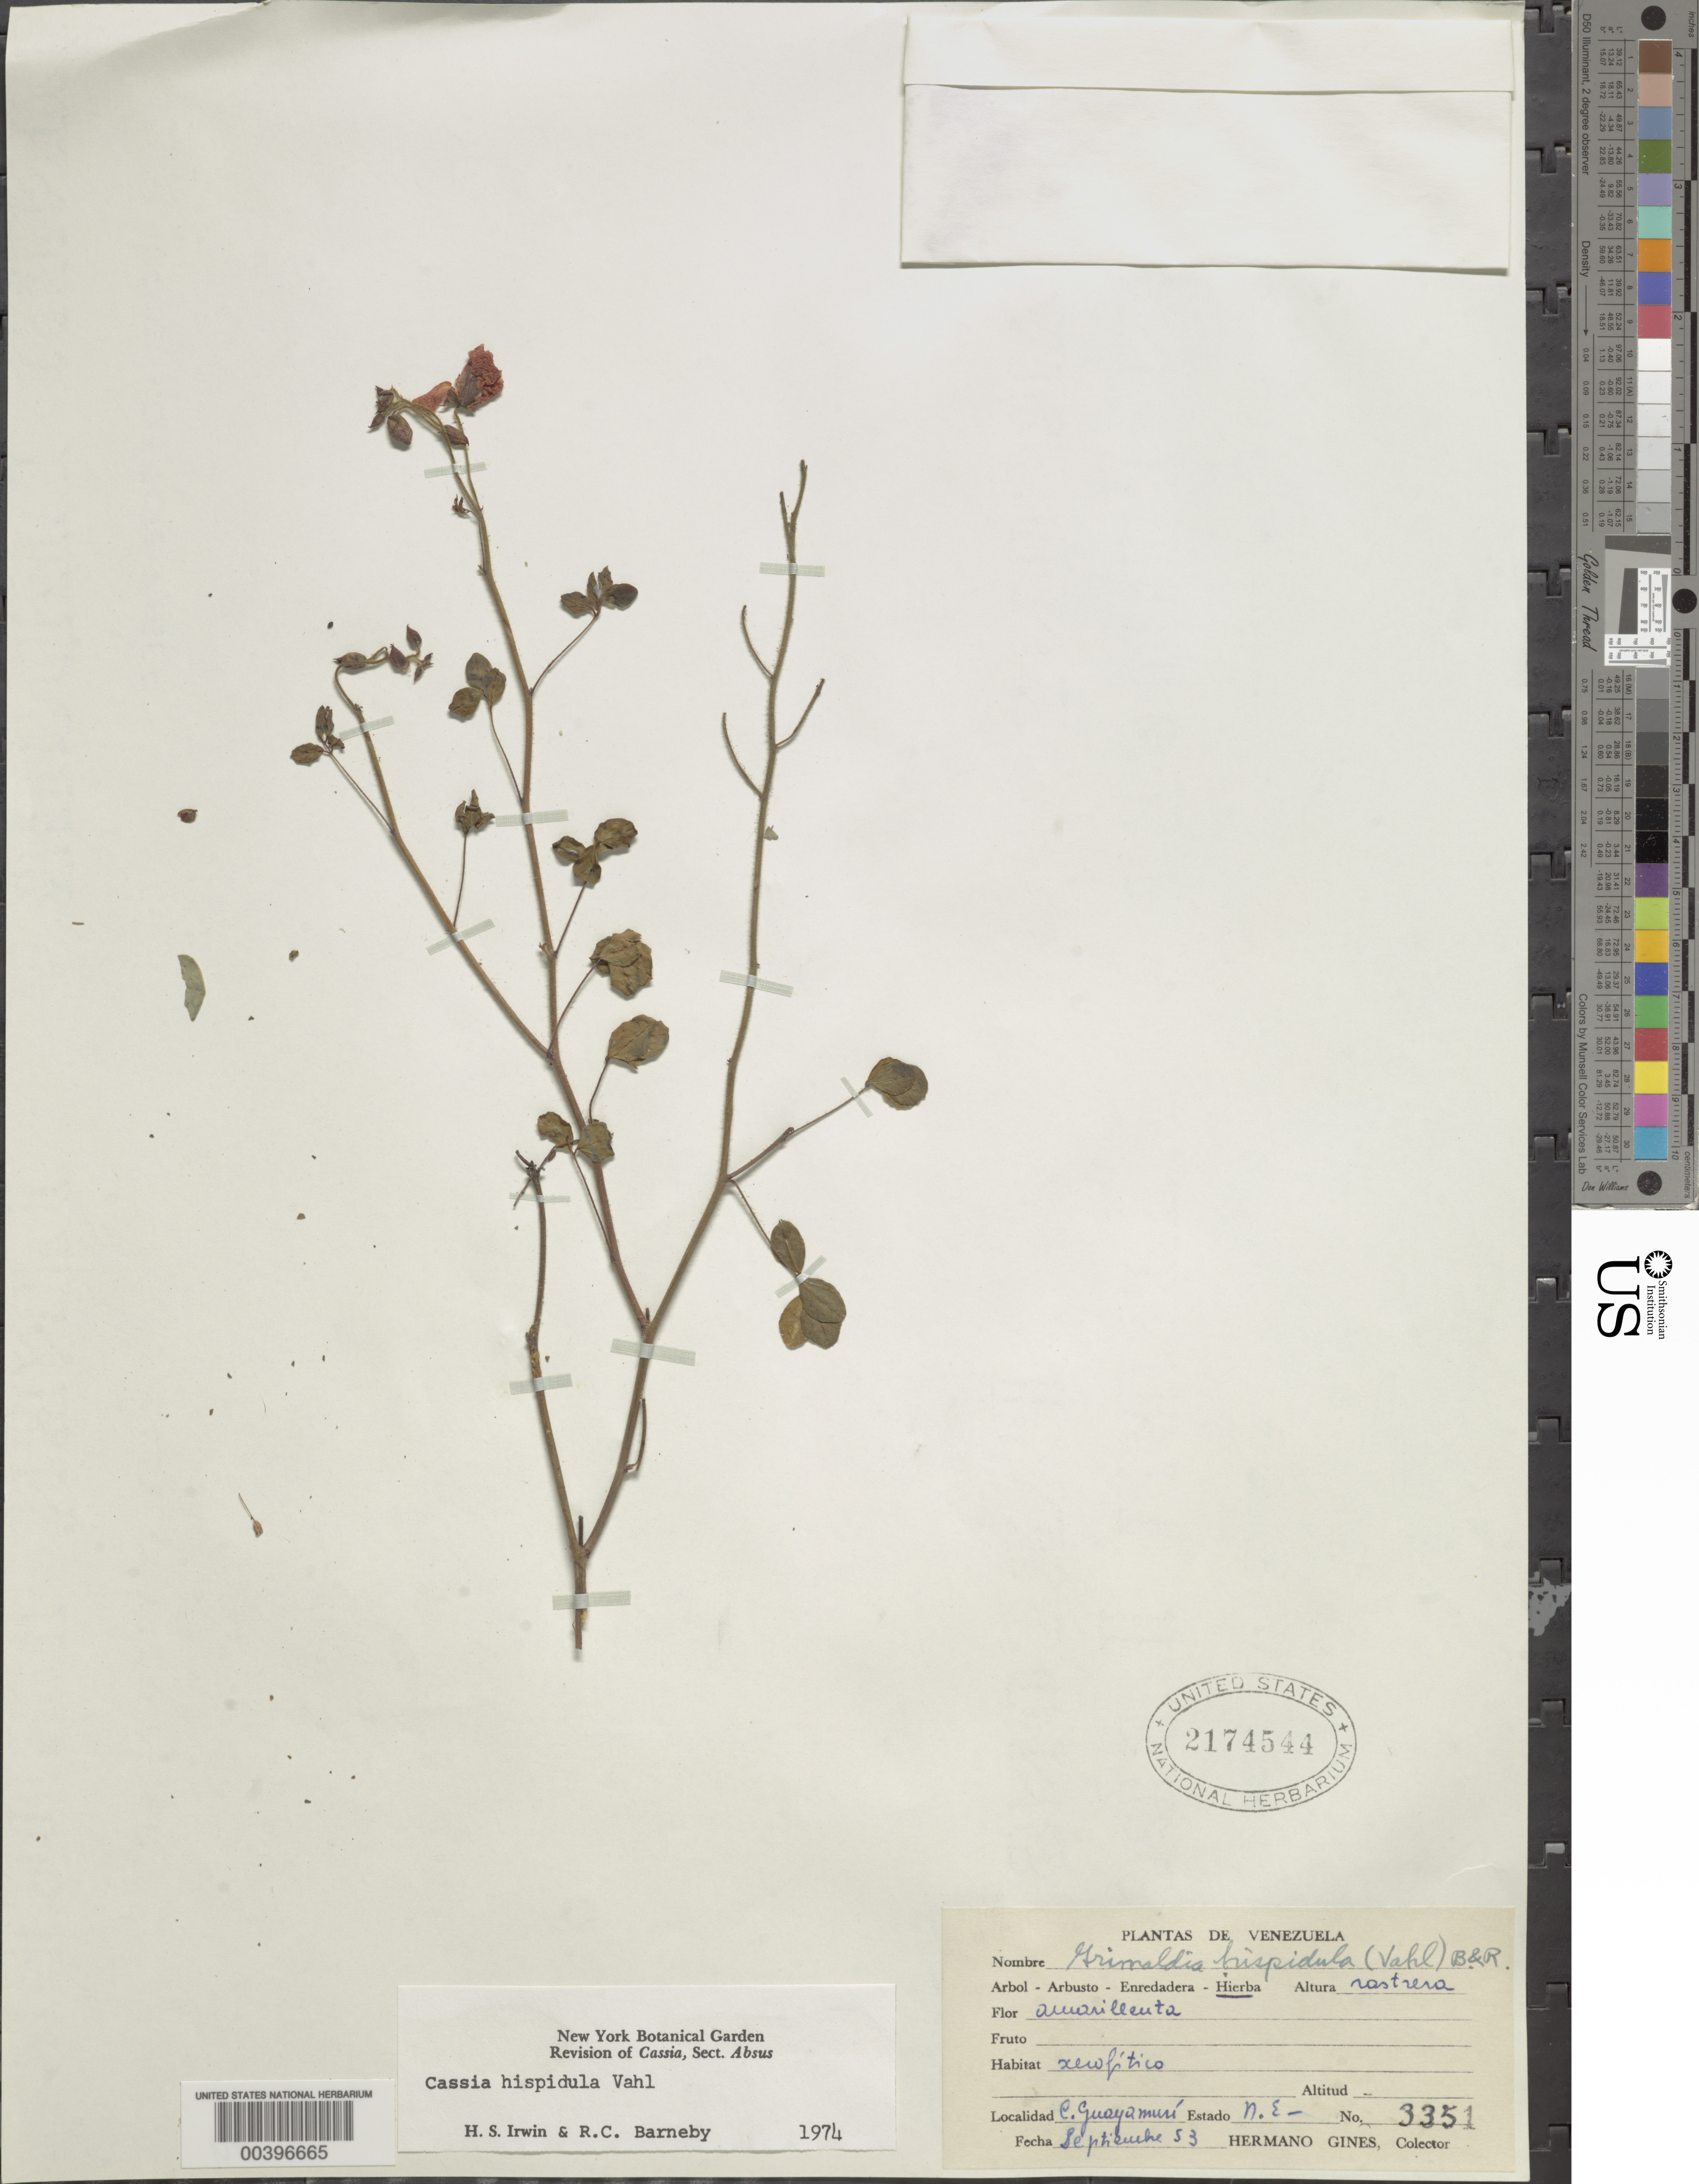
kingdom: Plantae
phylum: Tracheophyta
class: Magnoliopsida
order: Fabales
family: Fabaceae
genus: Chamaecrista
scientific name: Chamaecrista hispidula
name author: (Vahl) H.S. Irwin & Barneby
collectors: Bro. Gines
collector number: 3351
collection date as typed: Sep 1953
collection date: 1953-09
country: Venezuela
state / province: Nueva Esparta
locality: C. quayamuri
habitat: Xerofitico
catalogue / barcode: US 2174544